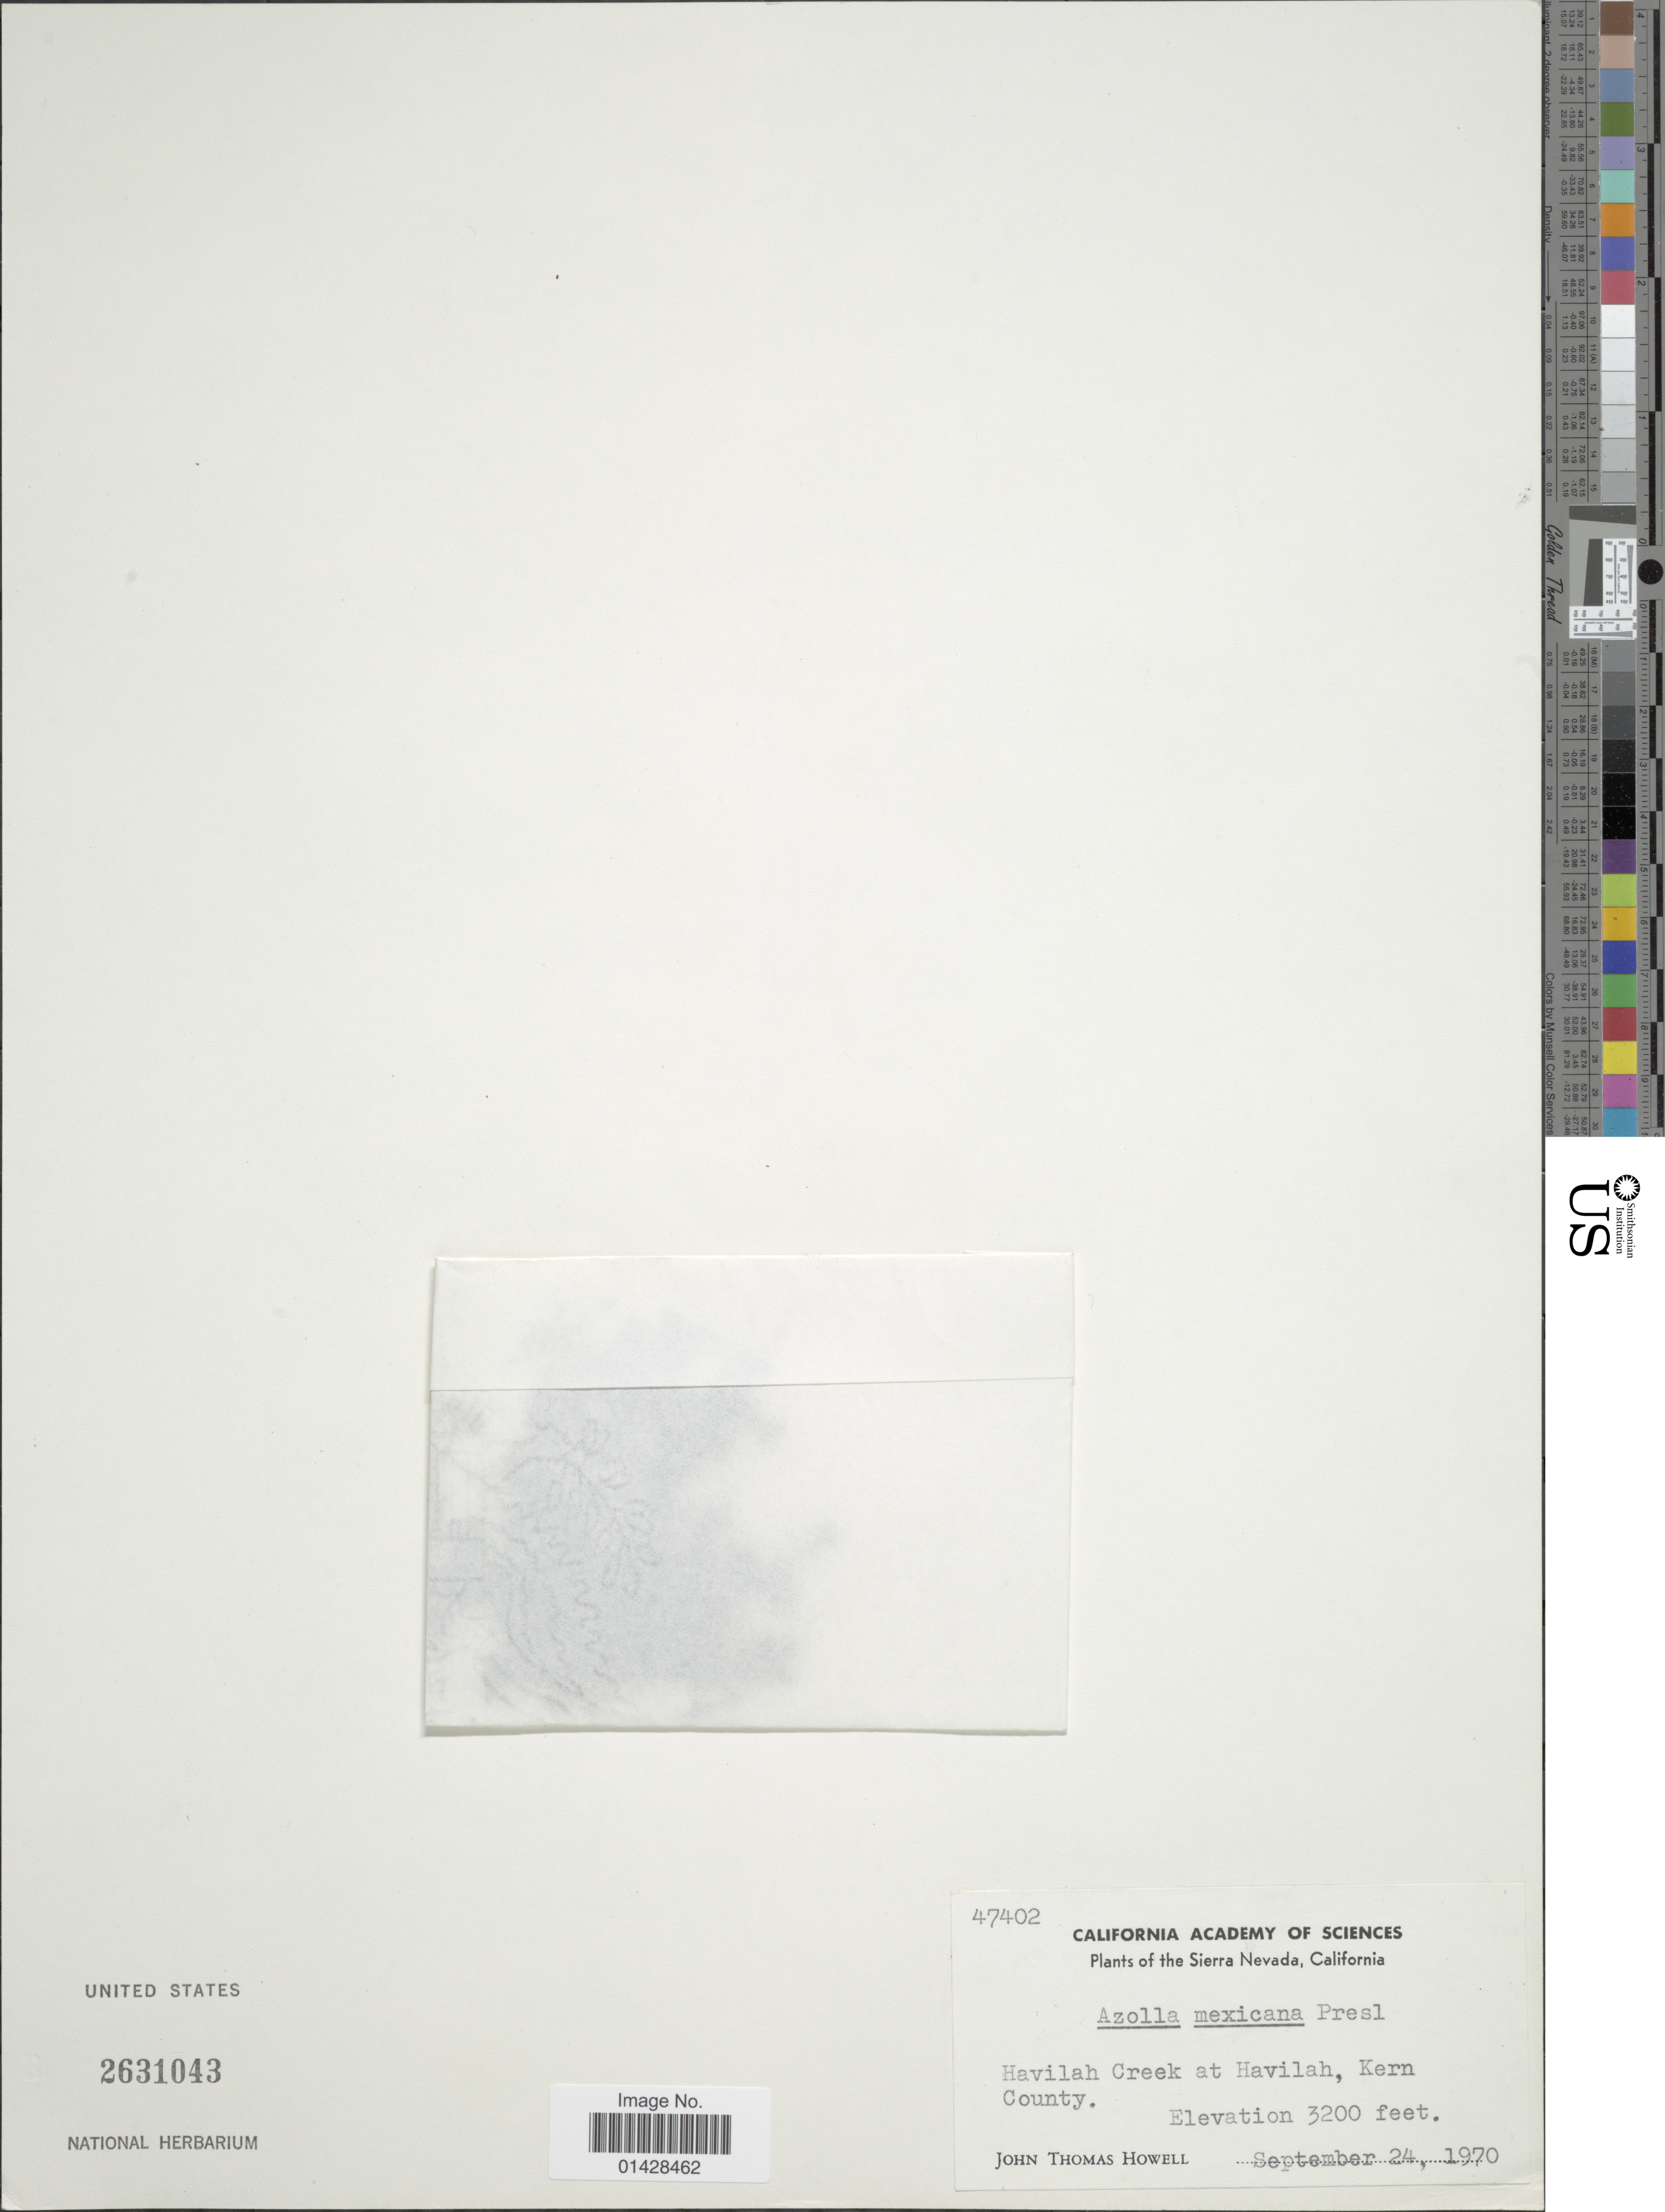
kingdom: Plantae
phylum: Tracheophyta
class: Polypodiopsida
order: Salviniales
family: Salviniaceae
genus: Azolla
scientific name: Azolla mexicana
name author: C. Presl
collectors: J. T. Howell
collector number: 47402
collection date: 1970-09-24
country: United States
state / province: California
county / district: Kern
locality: Sierra Nevada, Havila Creek at Havilah, Kern County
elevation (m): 975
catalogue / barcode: US 2631043